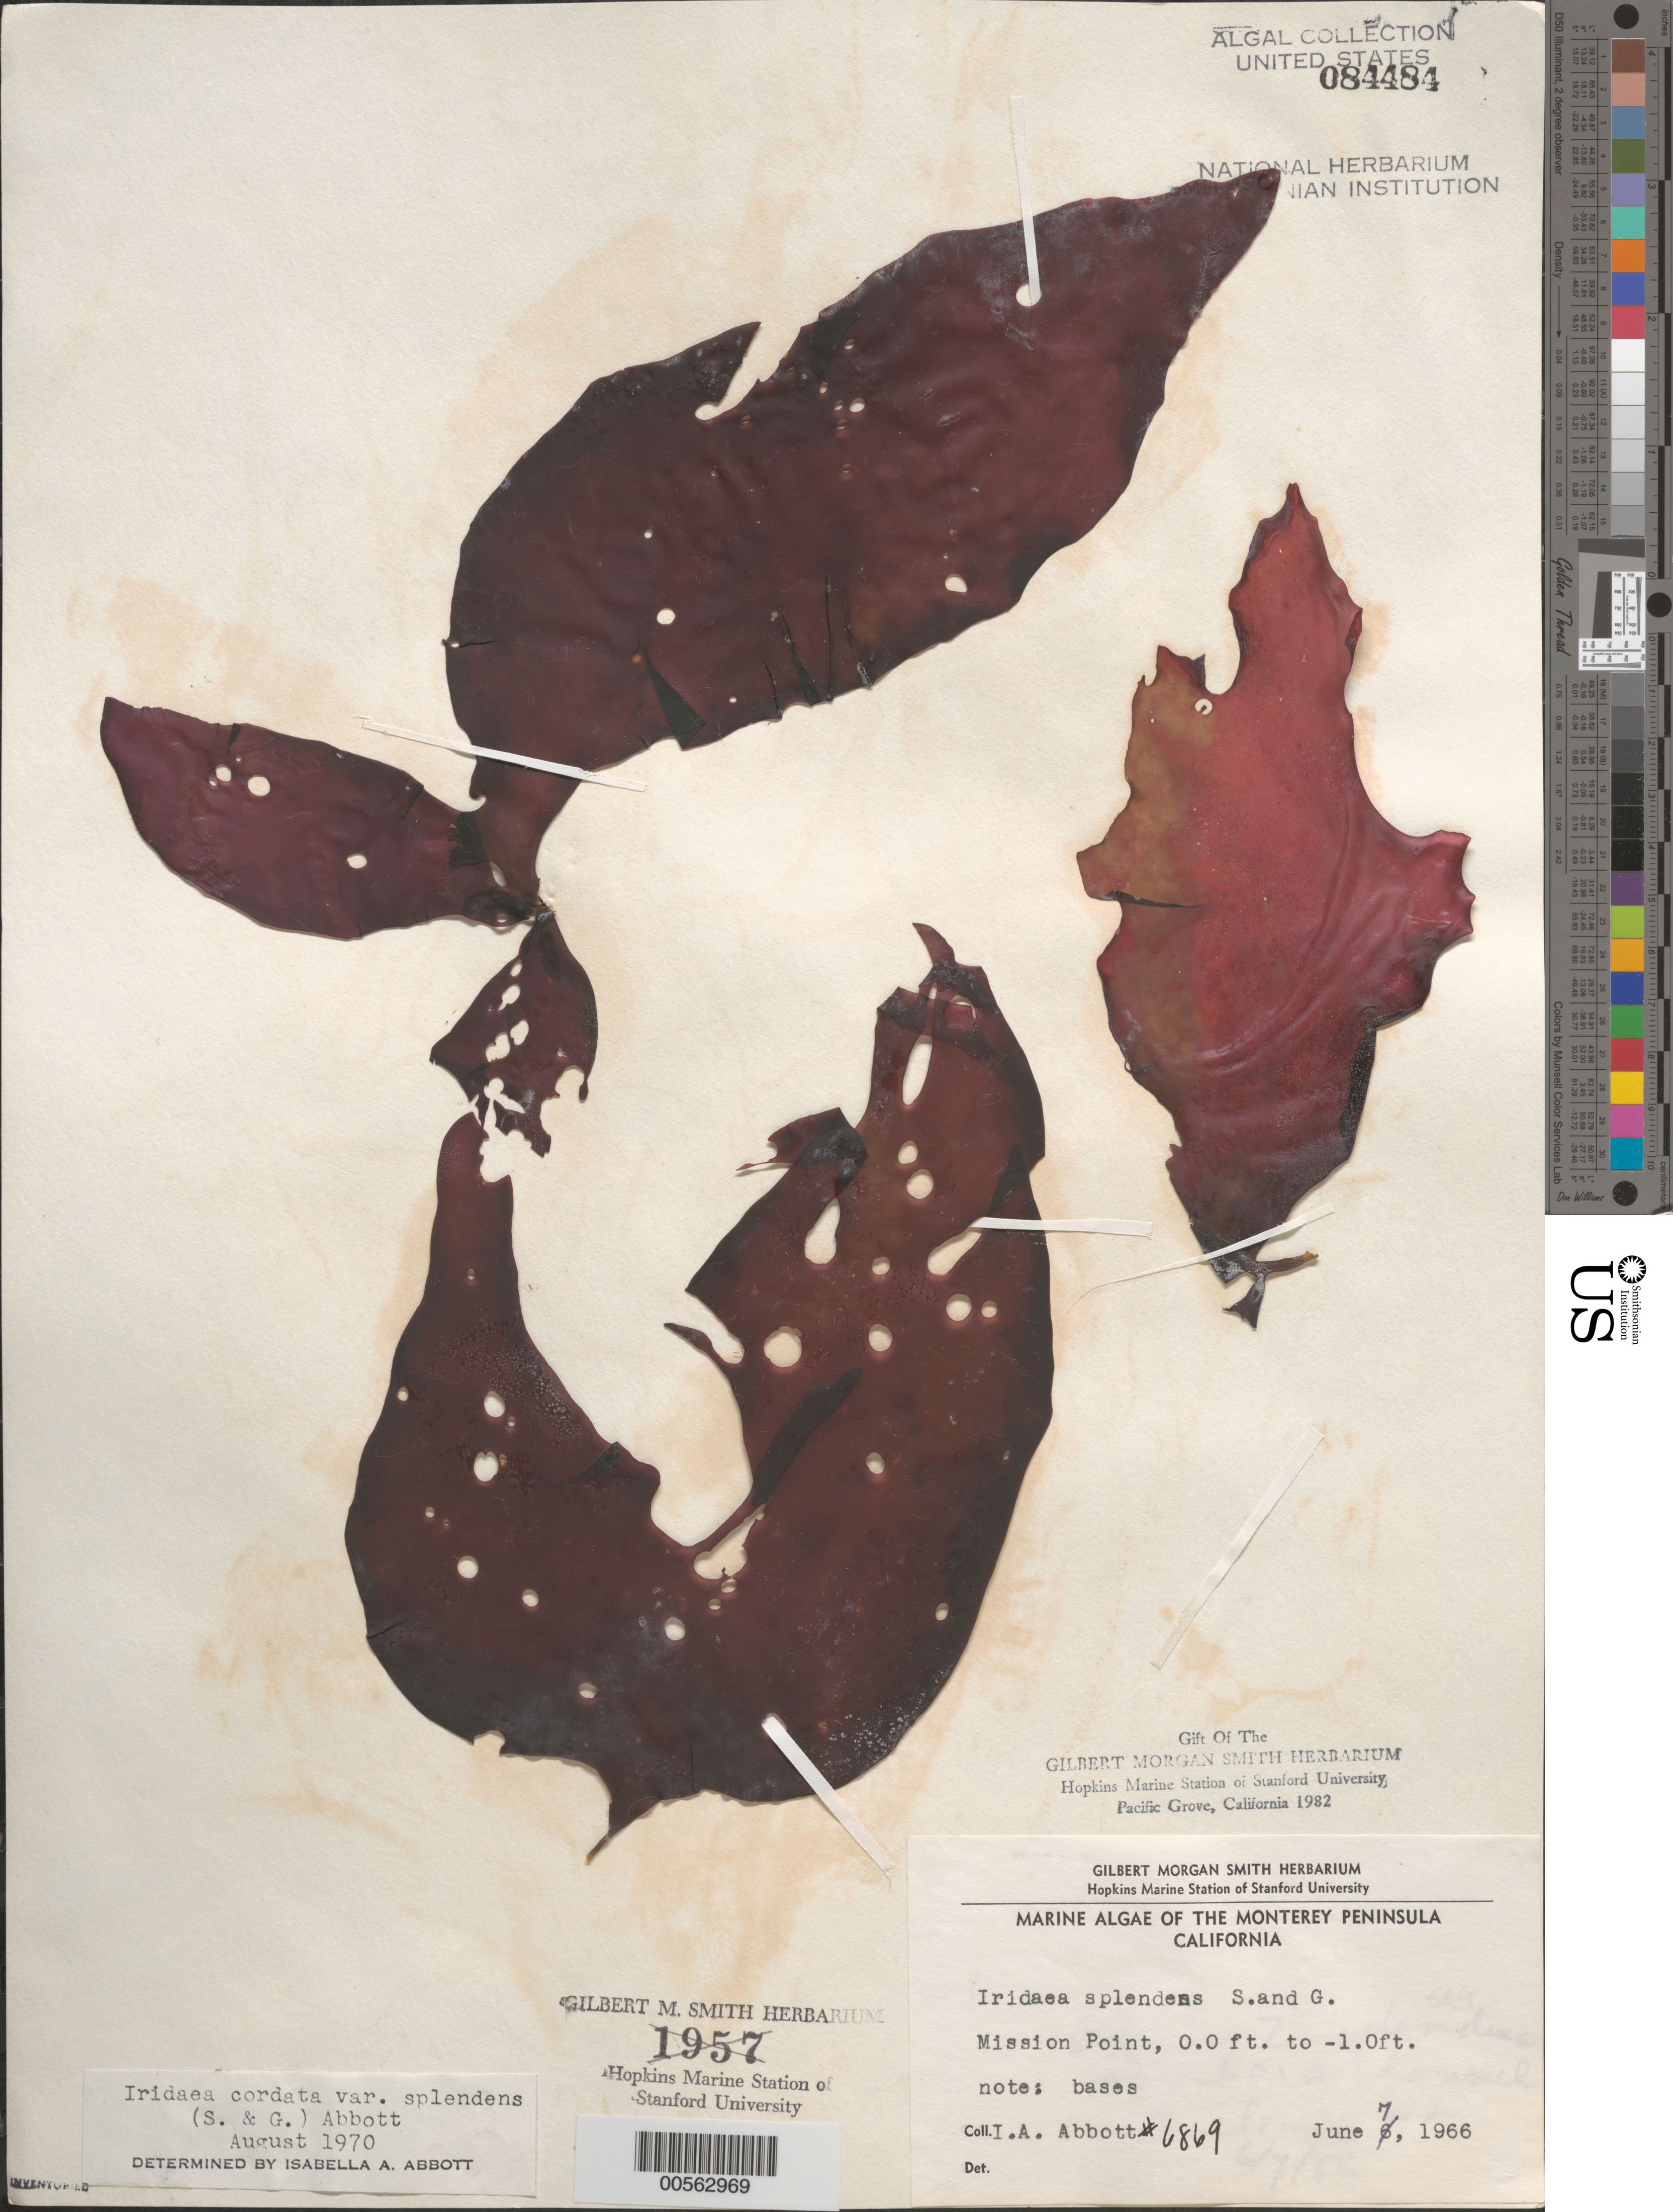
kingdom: Plantae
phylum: Rhodophyta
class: Florideophyceae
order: Gigartinales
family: Gigartinaceae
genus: Iridaea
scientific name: Iridaea cordata var. splendens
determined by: Abbott, Isabella A.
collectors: I. A. Abbott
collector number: IAA 6869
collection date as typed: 07 Jun 1966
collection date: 1966-06-07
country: United States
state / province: California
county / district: Monterey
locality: Mission Point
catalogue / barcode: US 84484